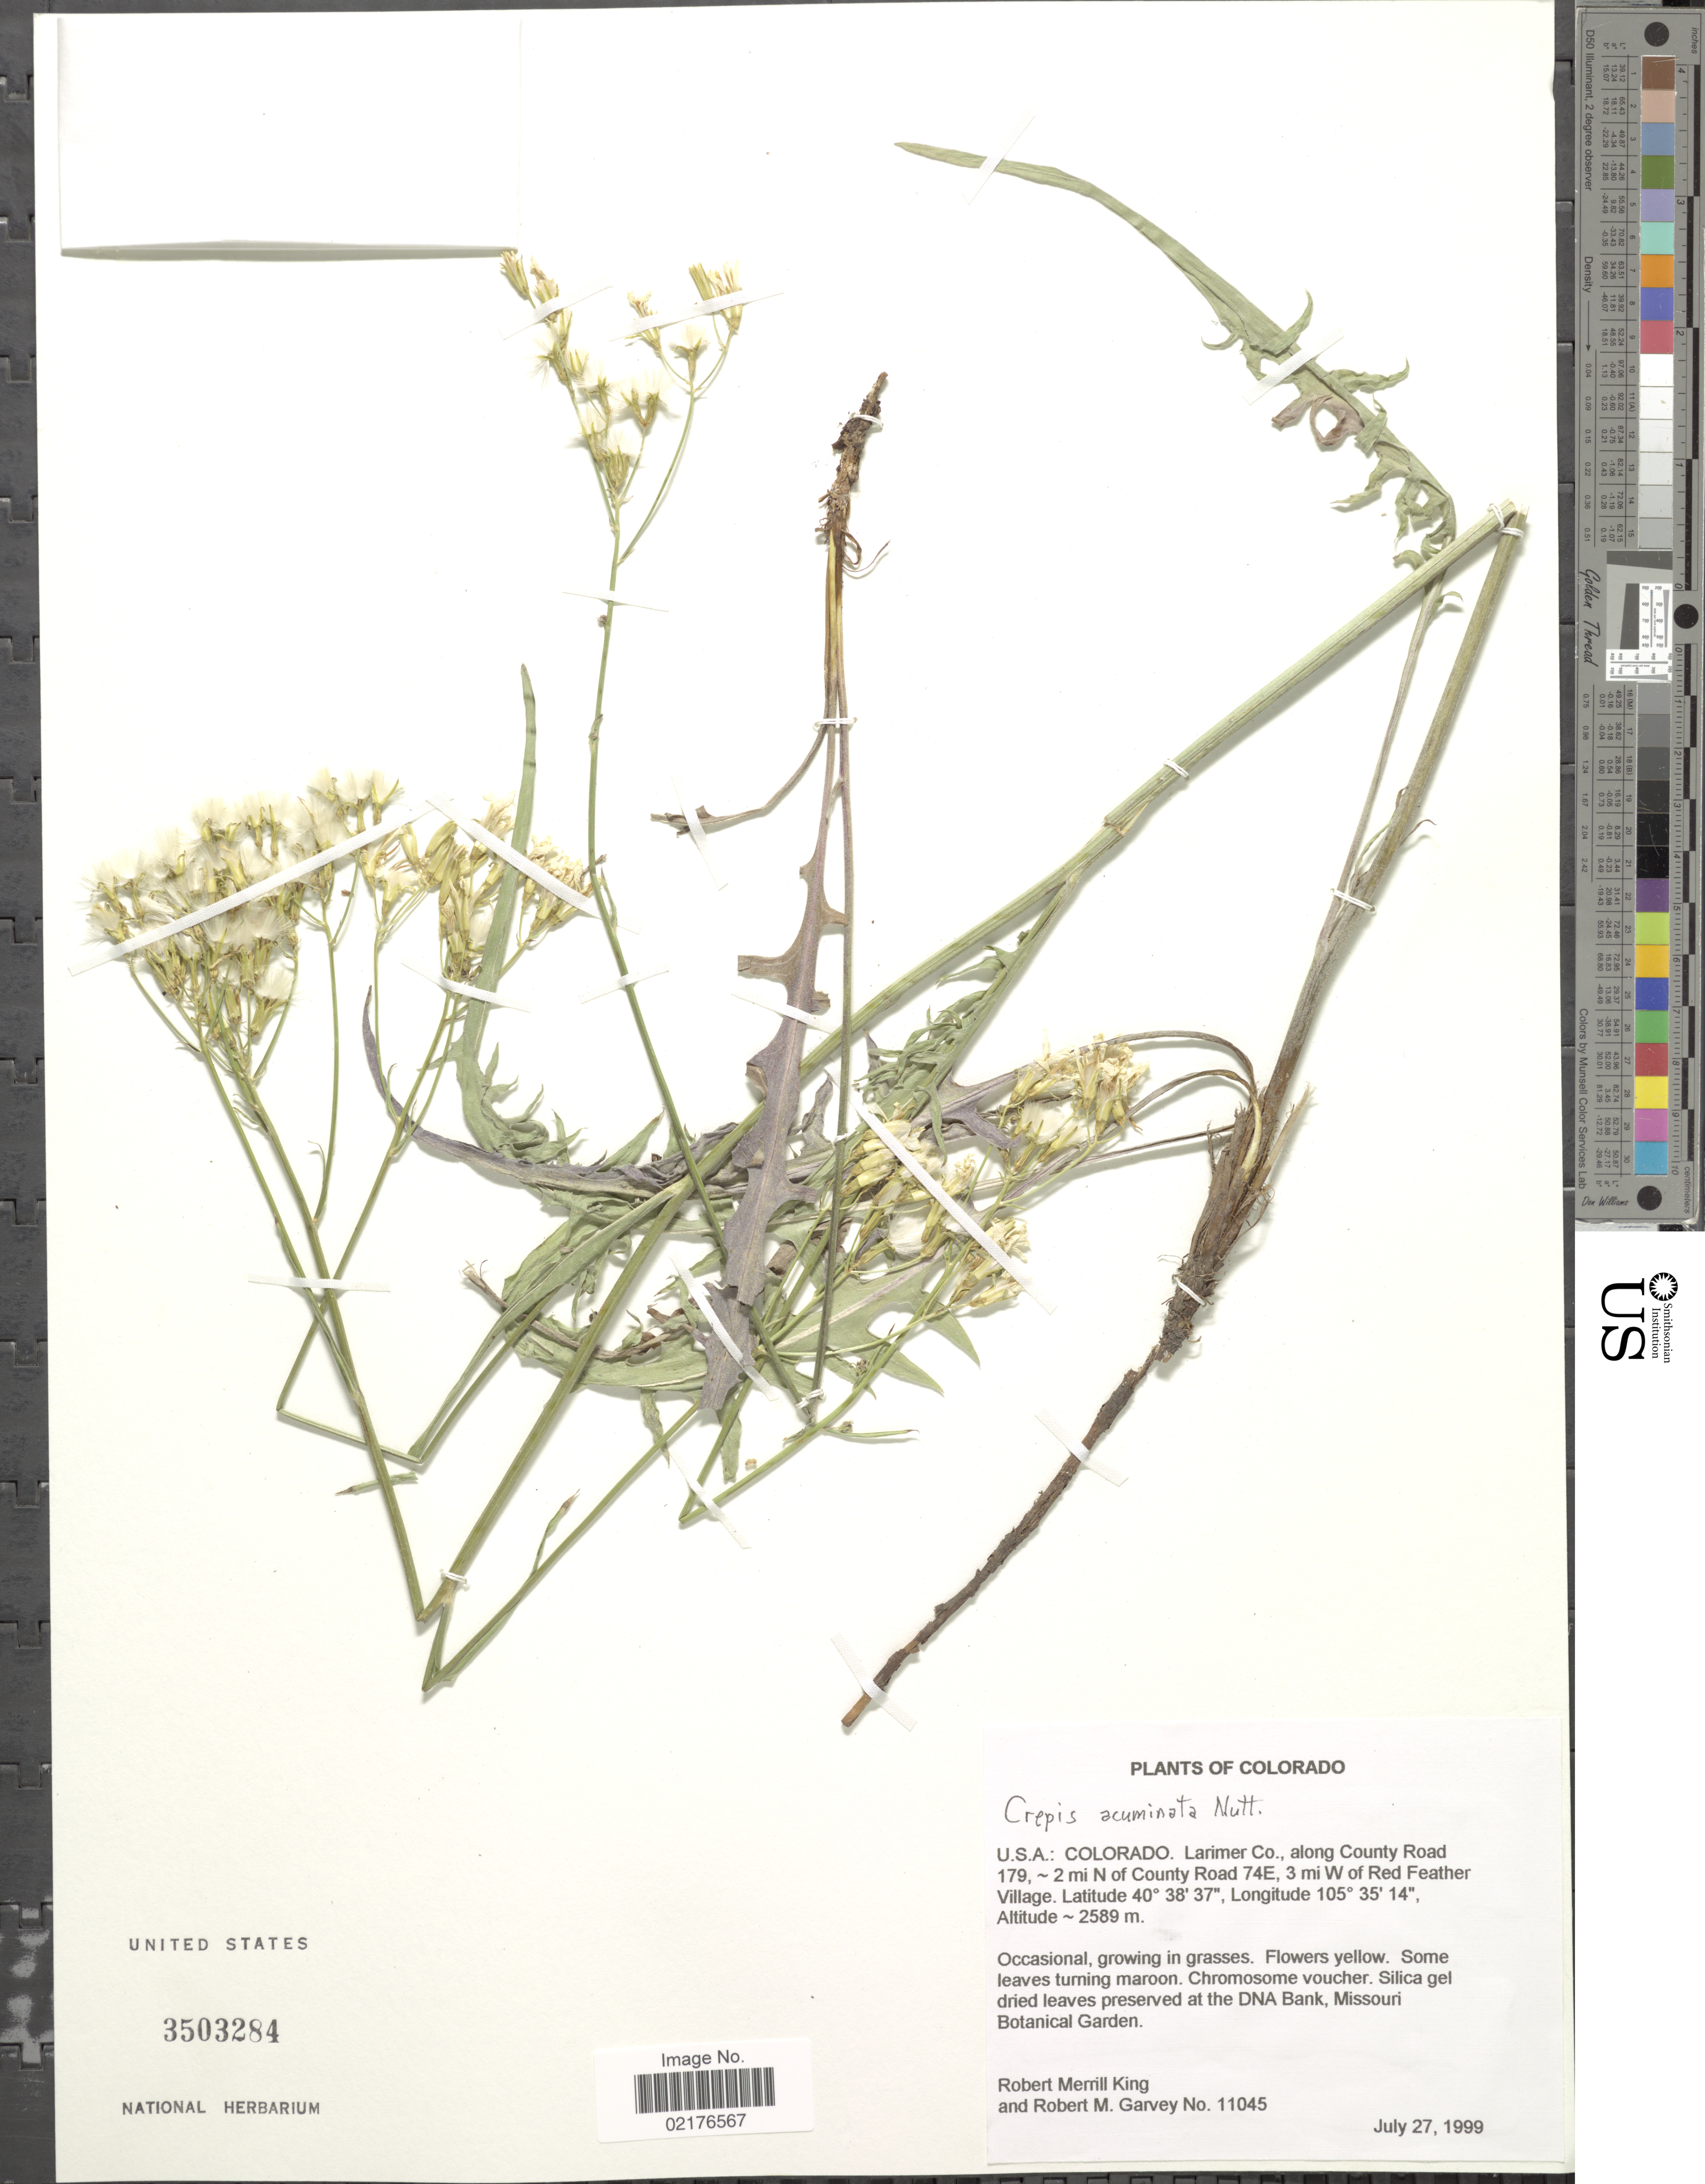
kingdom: Plantae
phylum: Tracheophyta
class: Magnoliopsida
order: Asterales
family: Asteraceae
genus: Crepis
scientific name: Crepis acuminata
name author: Nutt.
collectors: R. M. King & R. Garvey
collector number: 11045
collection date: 1999-07-27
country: United States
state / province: Colorado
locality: U.S.A.: Colorado, Larimer Co., along County Road 179, 2 mi N of County Road 74E, 3 mi W of Red Feather Village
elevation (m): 2589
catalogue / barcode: US 3503284